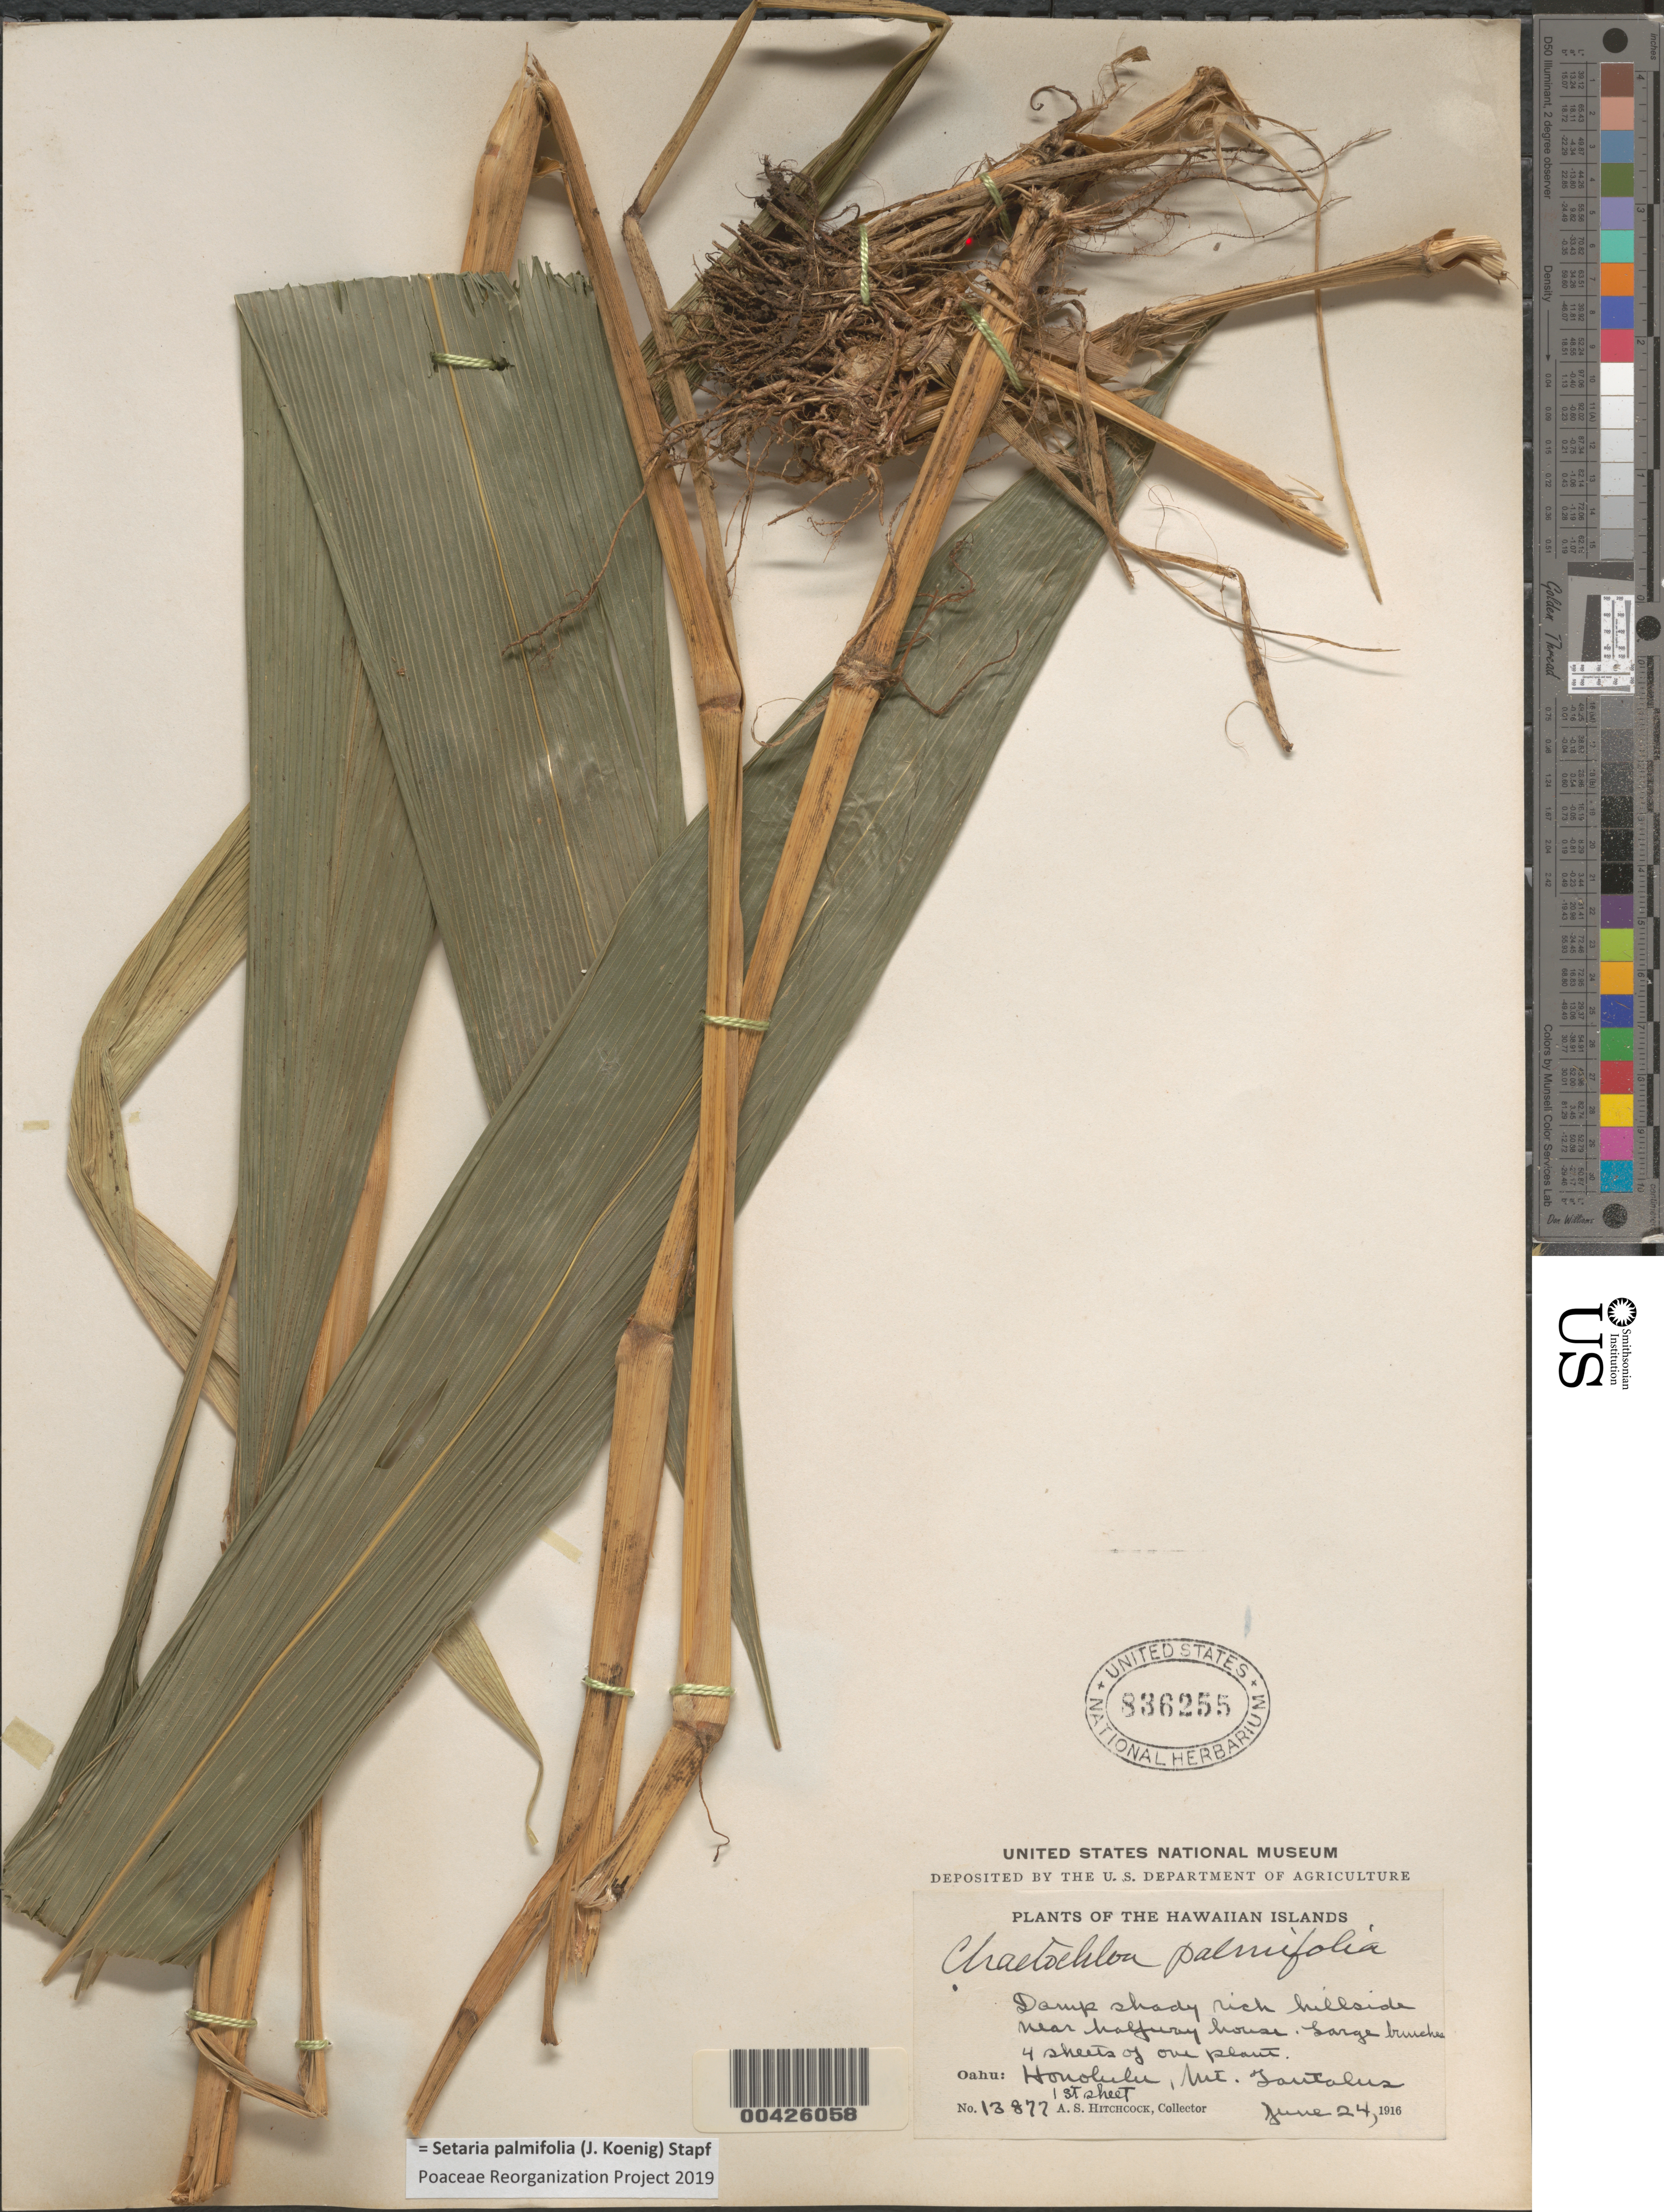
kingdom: Plantae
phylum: Tracheophyta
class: Liliopsida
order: Poales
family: Poaceae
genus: Setaria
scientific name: Setaria palmifolia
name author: (J. Koenig) Stapf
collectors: A. S. Hitchcock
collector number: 13877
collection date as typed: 24 Jun 1916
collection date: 1916-06-24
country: United States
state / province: Hawaii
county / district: Honolulu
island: Oahu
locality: Honolulu, Mount Tantalus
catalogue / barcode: US 836255